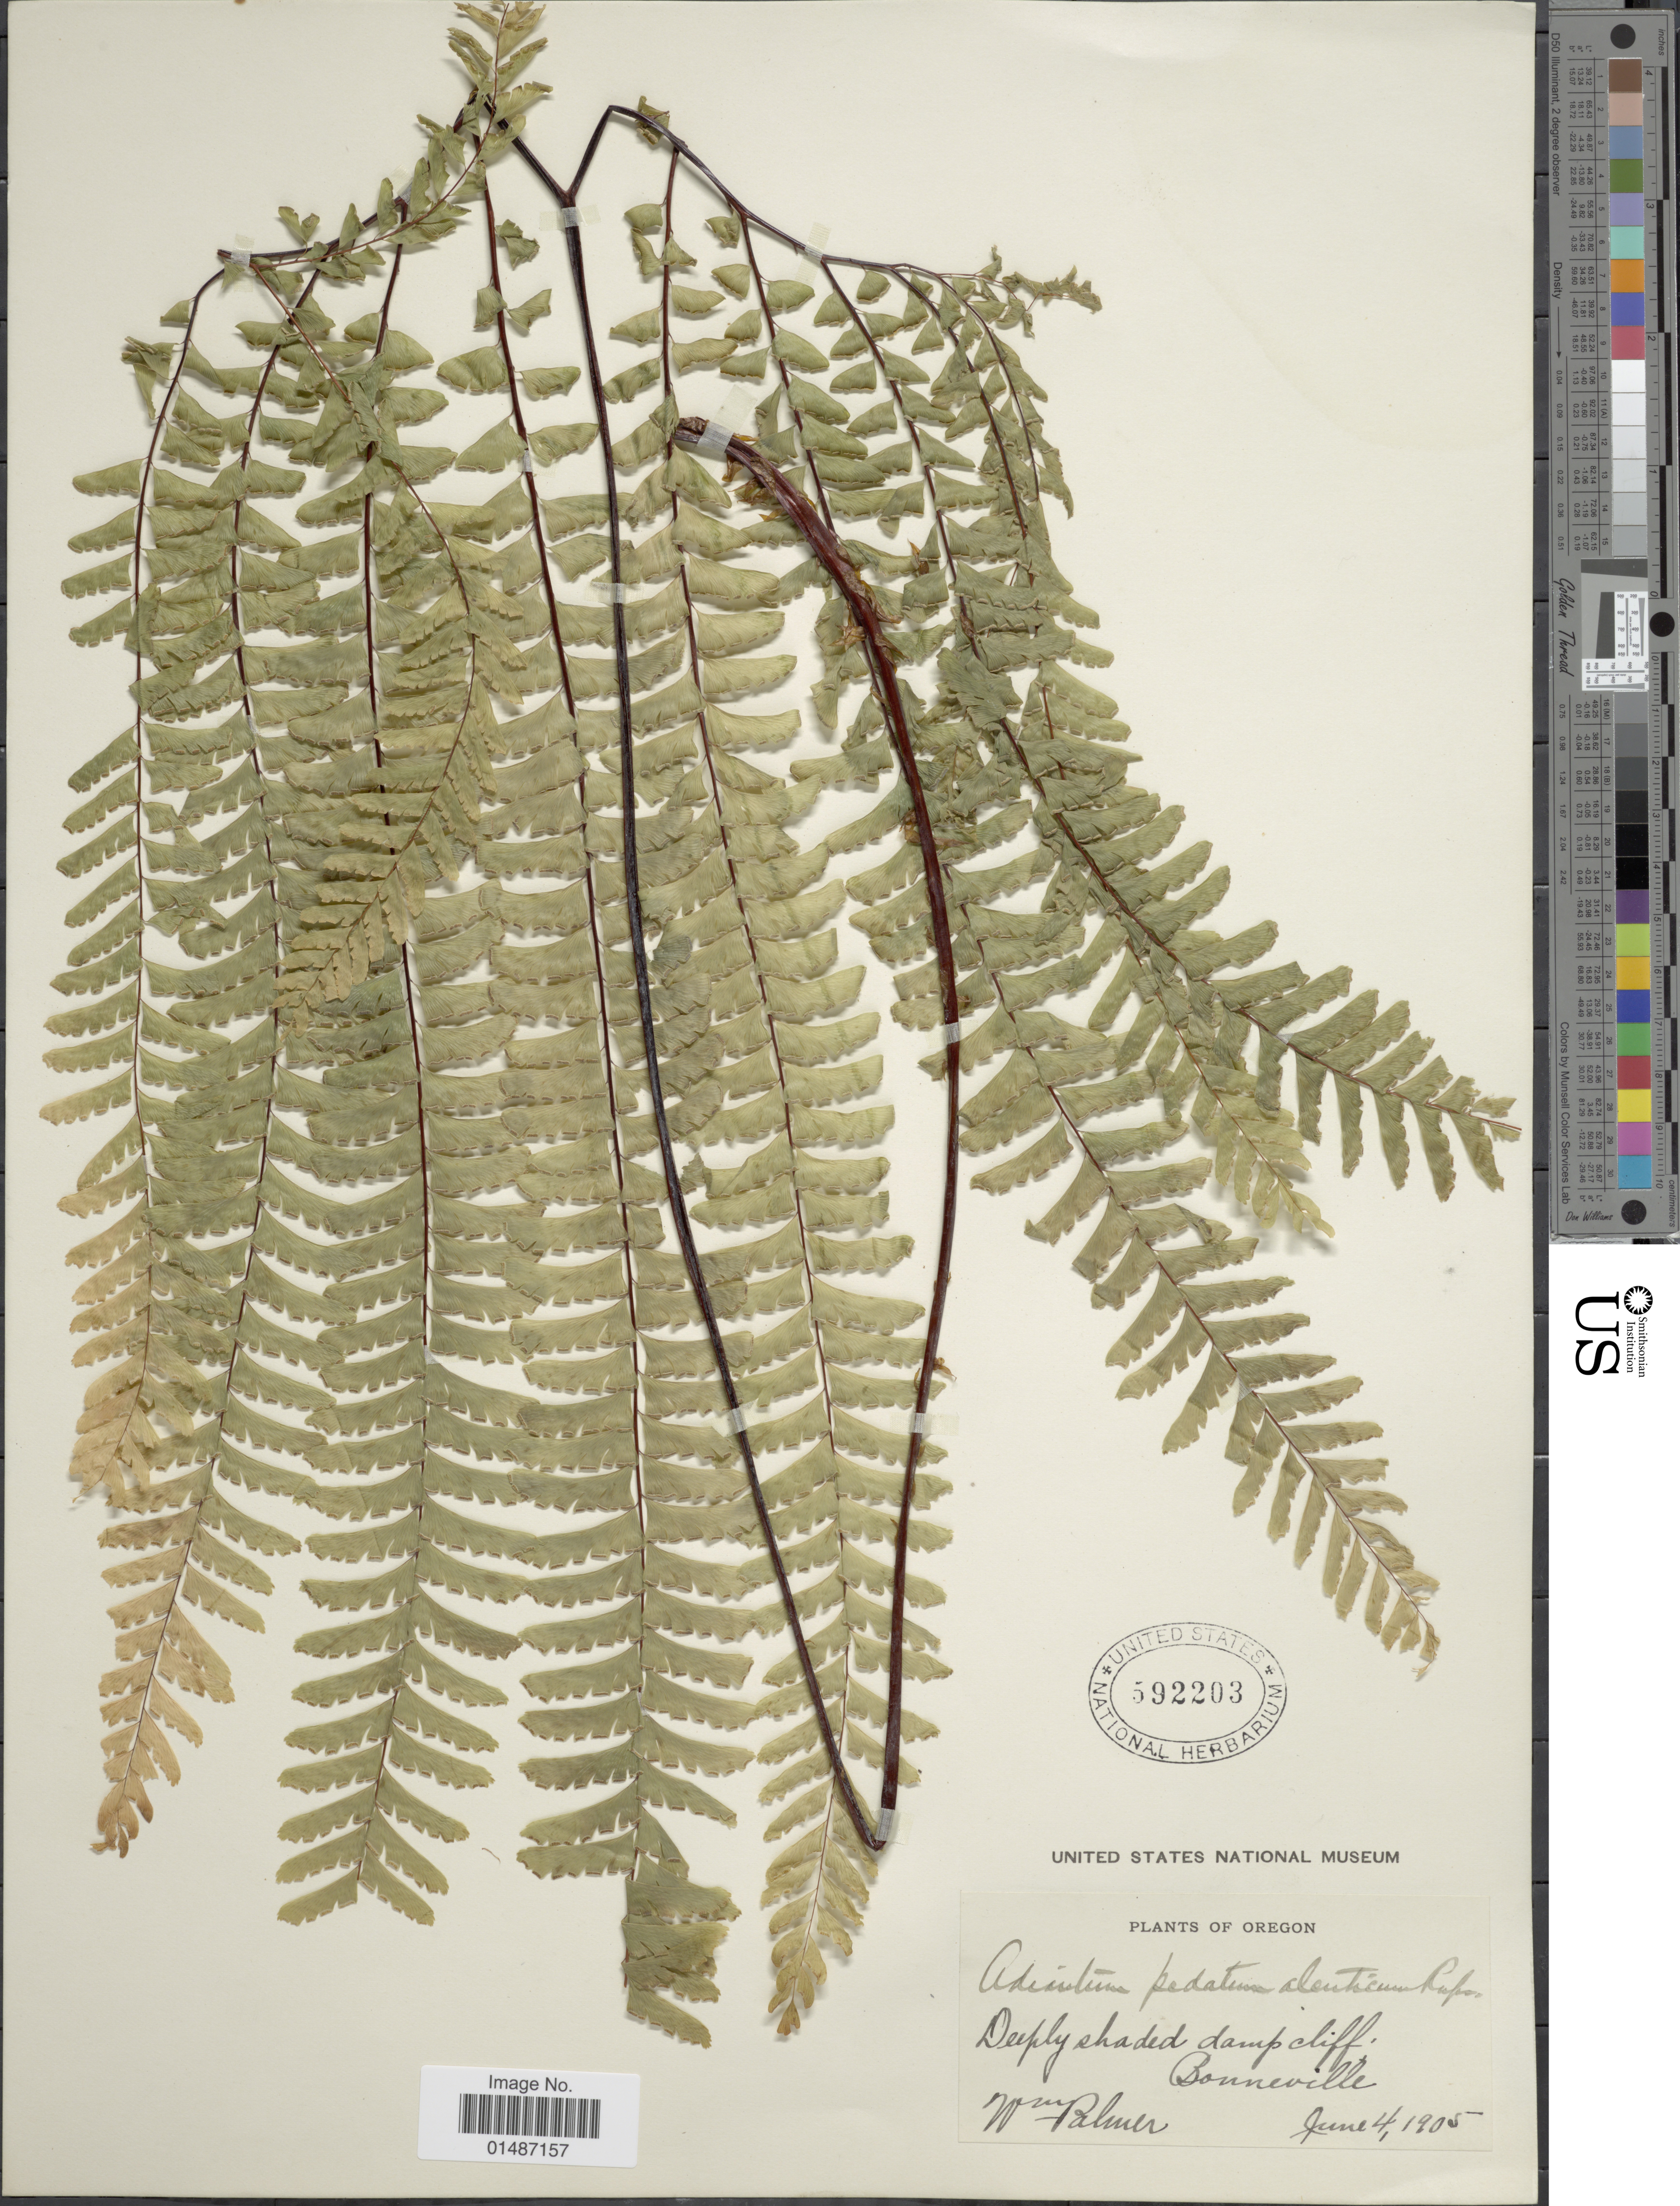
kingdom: Plantae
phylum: Tracheophyta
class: Polypodiopsida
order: Polypodiales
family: Pteridaceae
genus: Adiantum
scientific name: Adiantum pedatum subsp. aleuticum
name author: (Rupr.) Calder & Roy L. Taylor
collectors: W. Palmer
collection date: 1905-06-04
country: United States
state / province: Oregon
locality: Deeply shaded damp cliff, Bonneville.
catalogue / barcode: US 592203